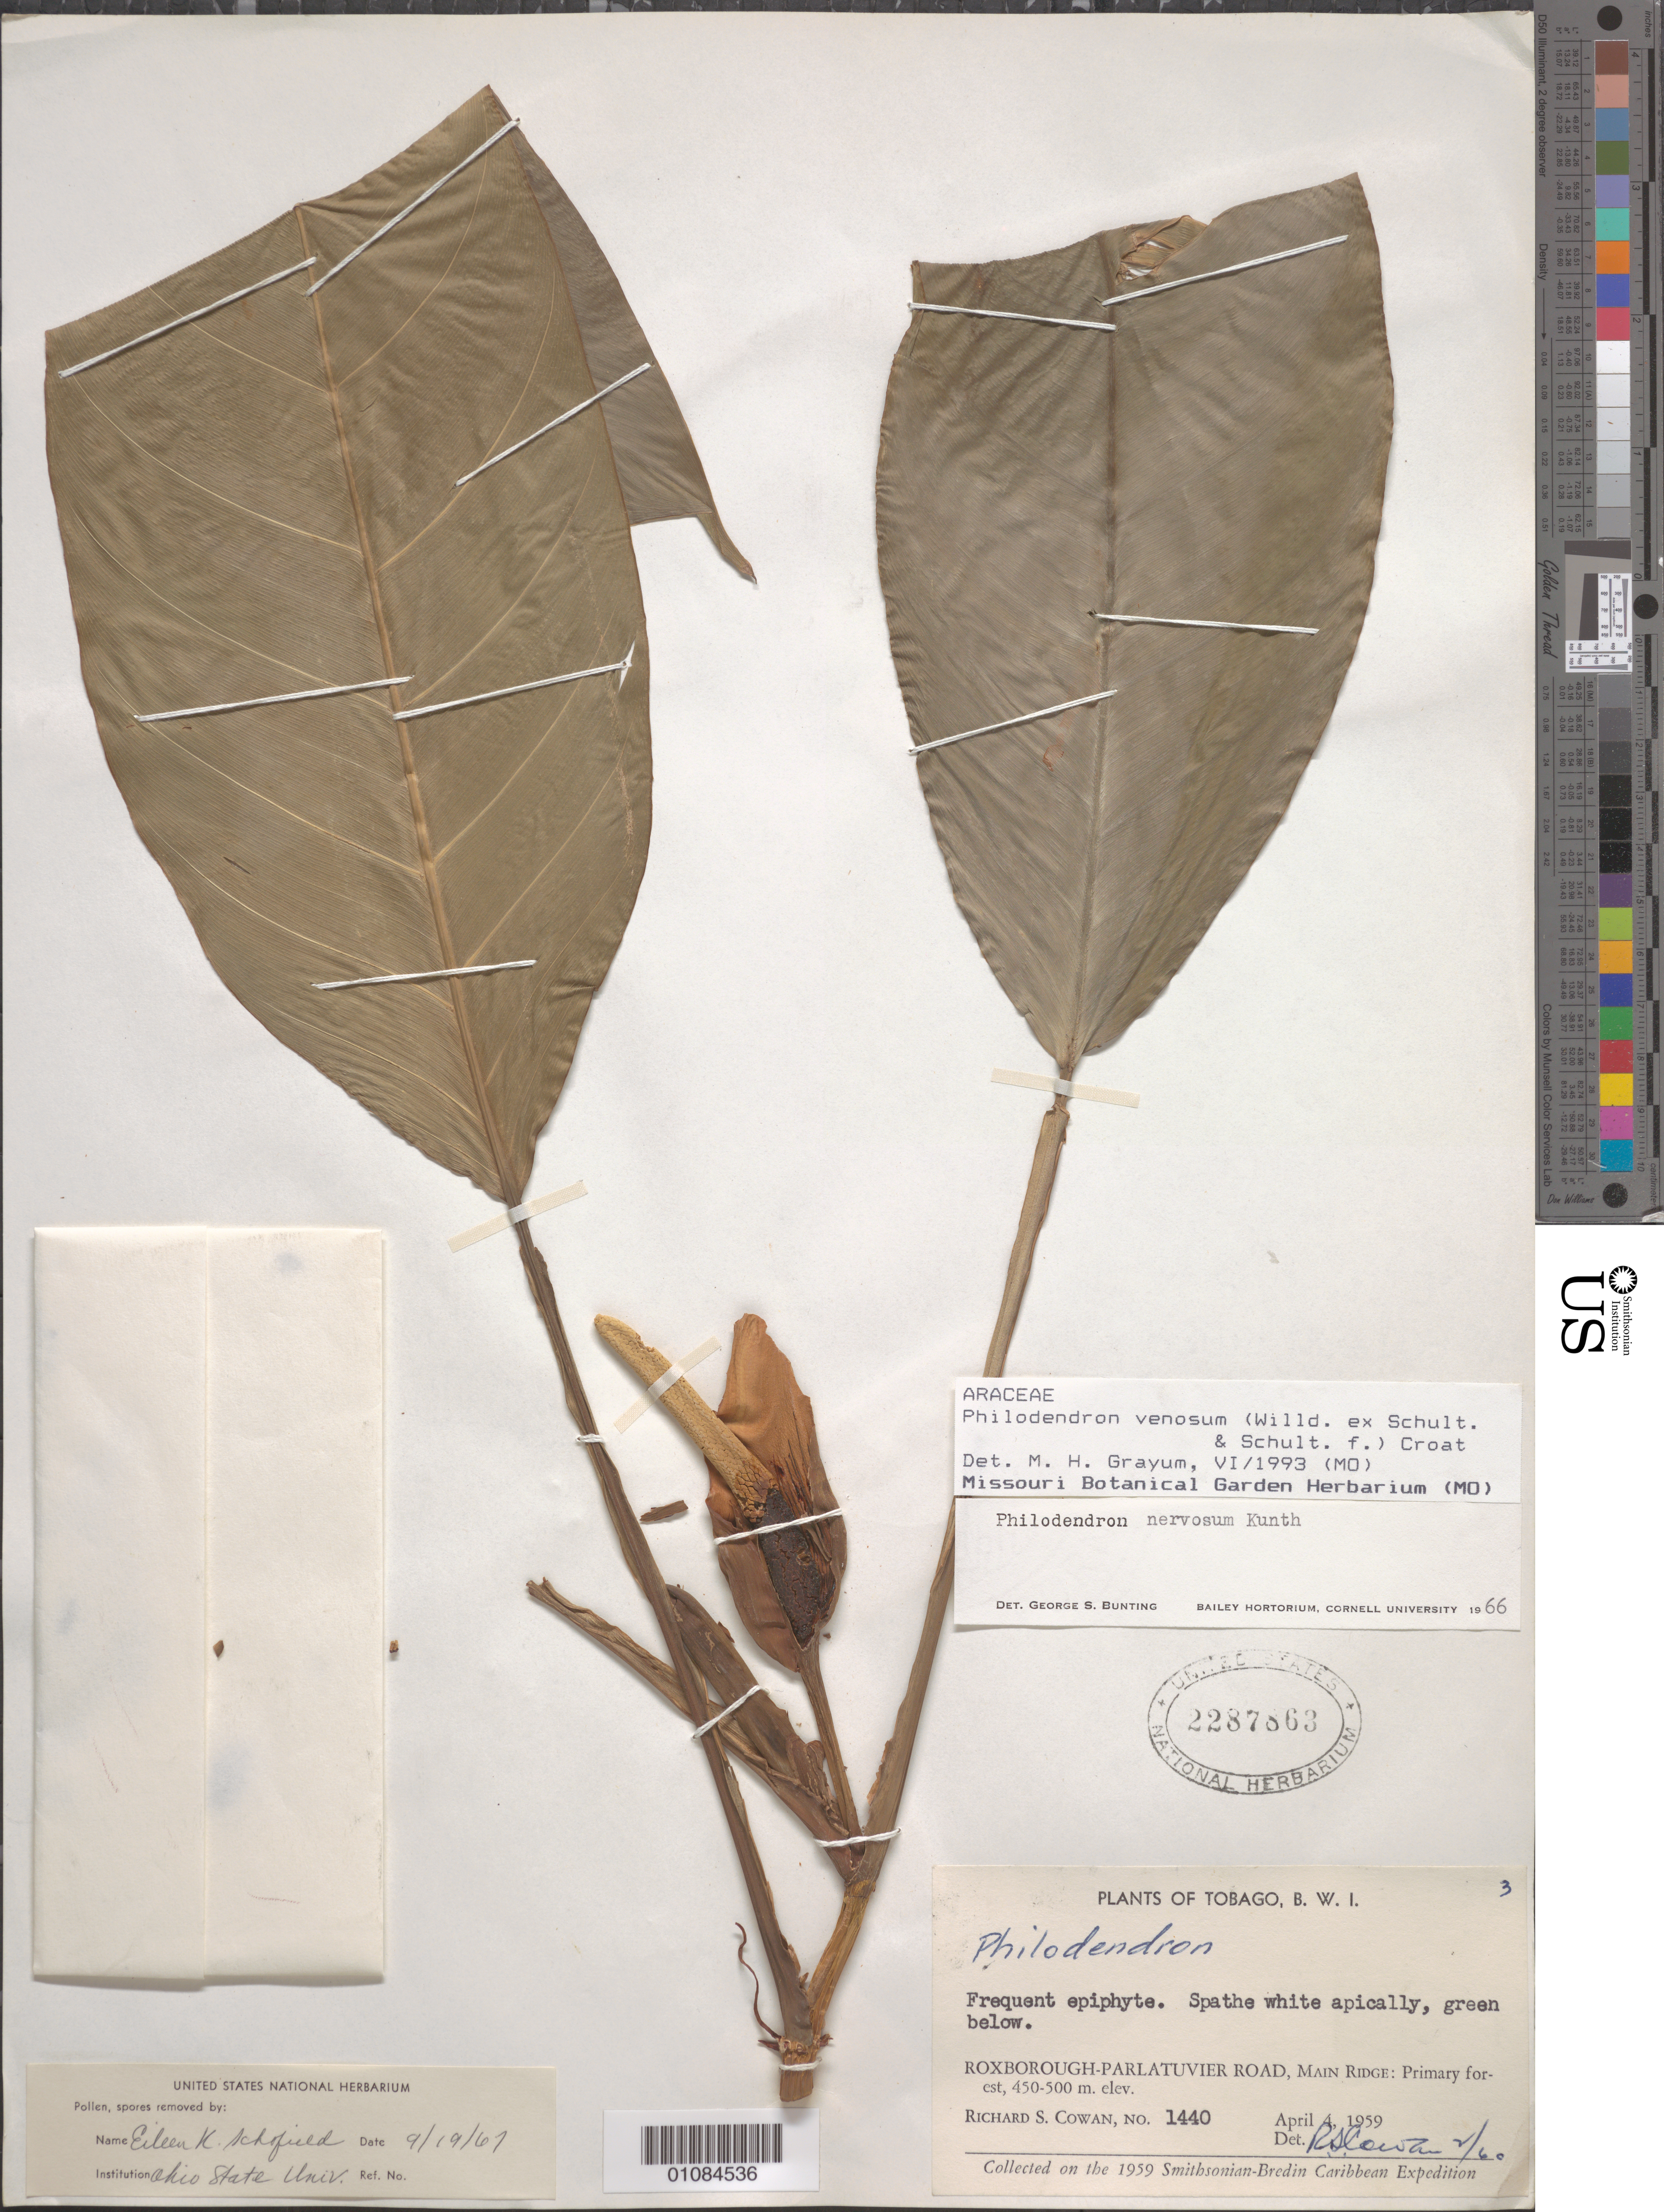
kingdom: Plantae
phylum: Tracheophyta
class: Liliopsida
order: Alismatales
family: Araceae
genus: Philodendron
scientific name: Philodendron venosum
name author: (Willd. ex Schult. & Schult. f.) Croat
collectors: R. S. Cowan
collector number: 1440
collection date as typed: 04 Apr 1959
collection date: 1959-04-04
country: Trinidad and Tobago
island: Tobago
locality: Roxborough-Parlatuvier Road, Main Ridge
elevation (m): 450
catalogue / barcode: US 2287863